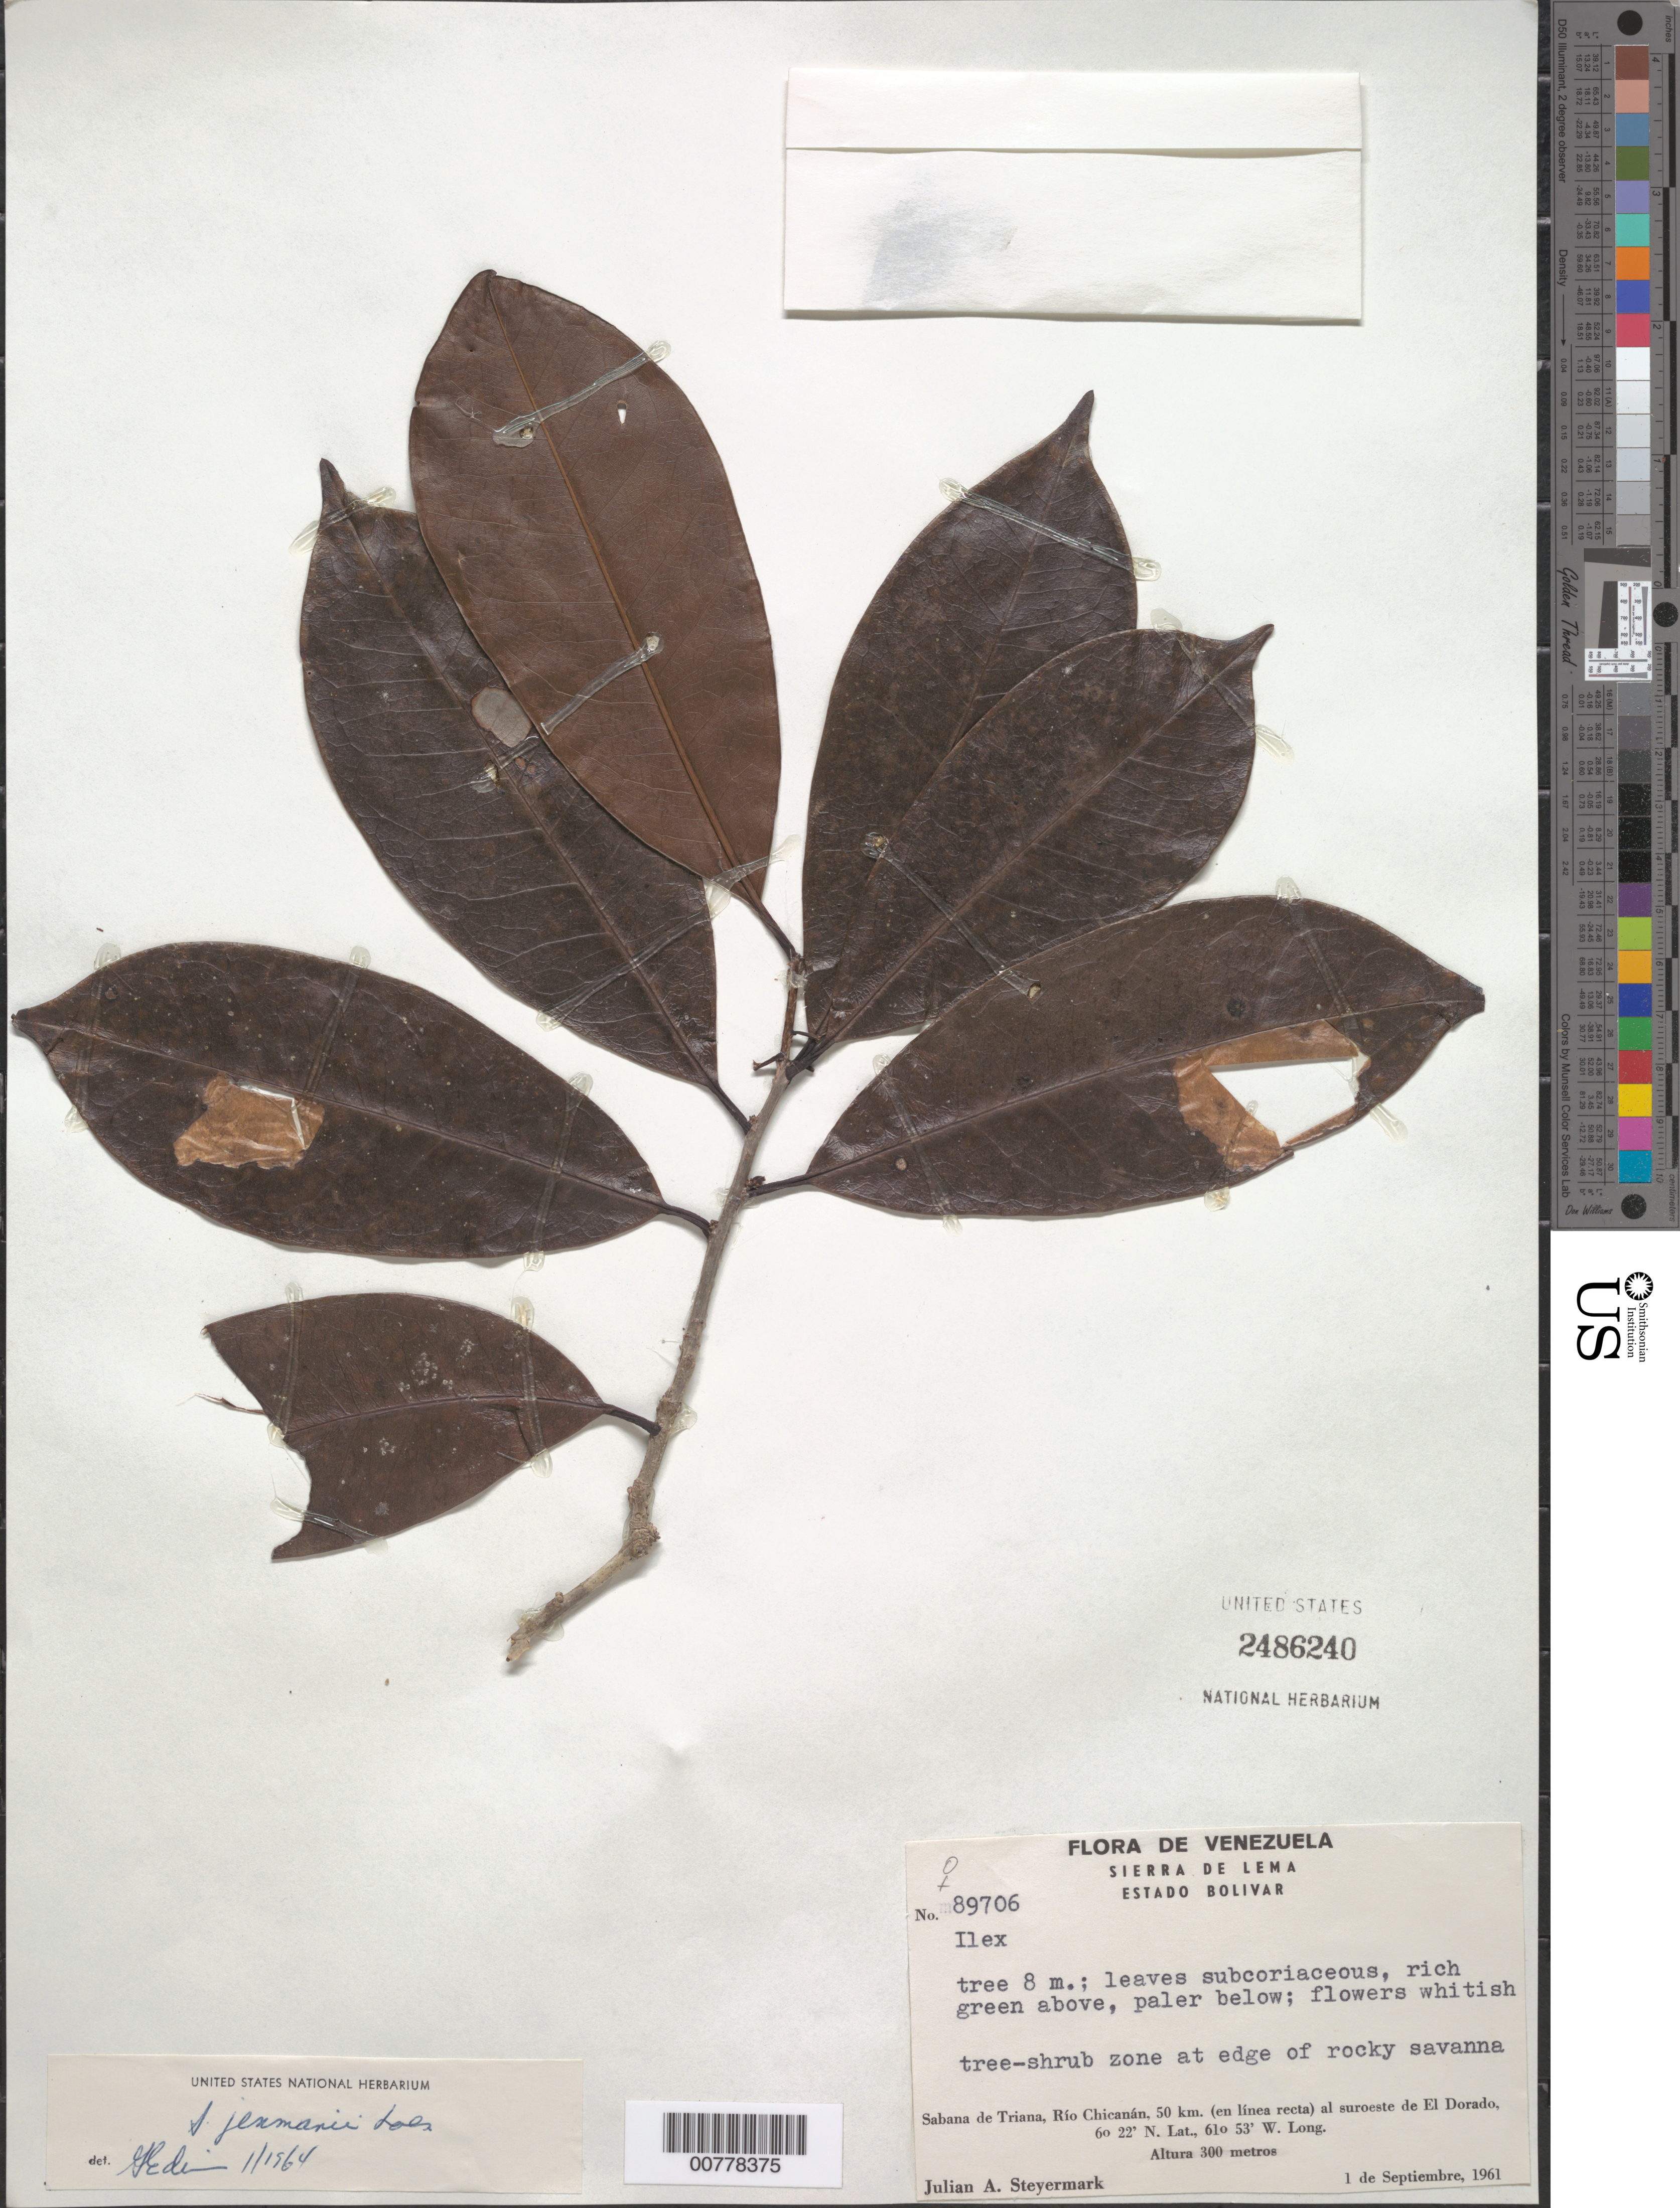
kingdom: Plantae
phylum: Tracheophyta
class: Magnoliopsida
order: Aquifoliales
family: Aquifoliaceae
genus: Ilex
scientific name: Ilex jenmanii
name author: Loes.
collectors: J. Steyermark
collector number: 89706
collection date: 1961-09-01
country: Venezuela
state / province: Bolivar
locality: Sierra de Lema. Sabana de Triana, Río Chicanán, 50 km. (en línea recta) al suroest de El Dorado.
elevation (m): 300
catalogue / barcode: US 2486240